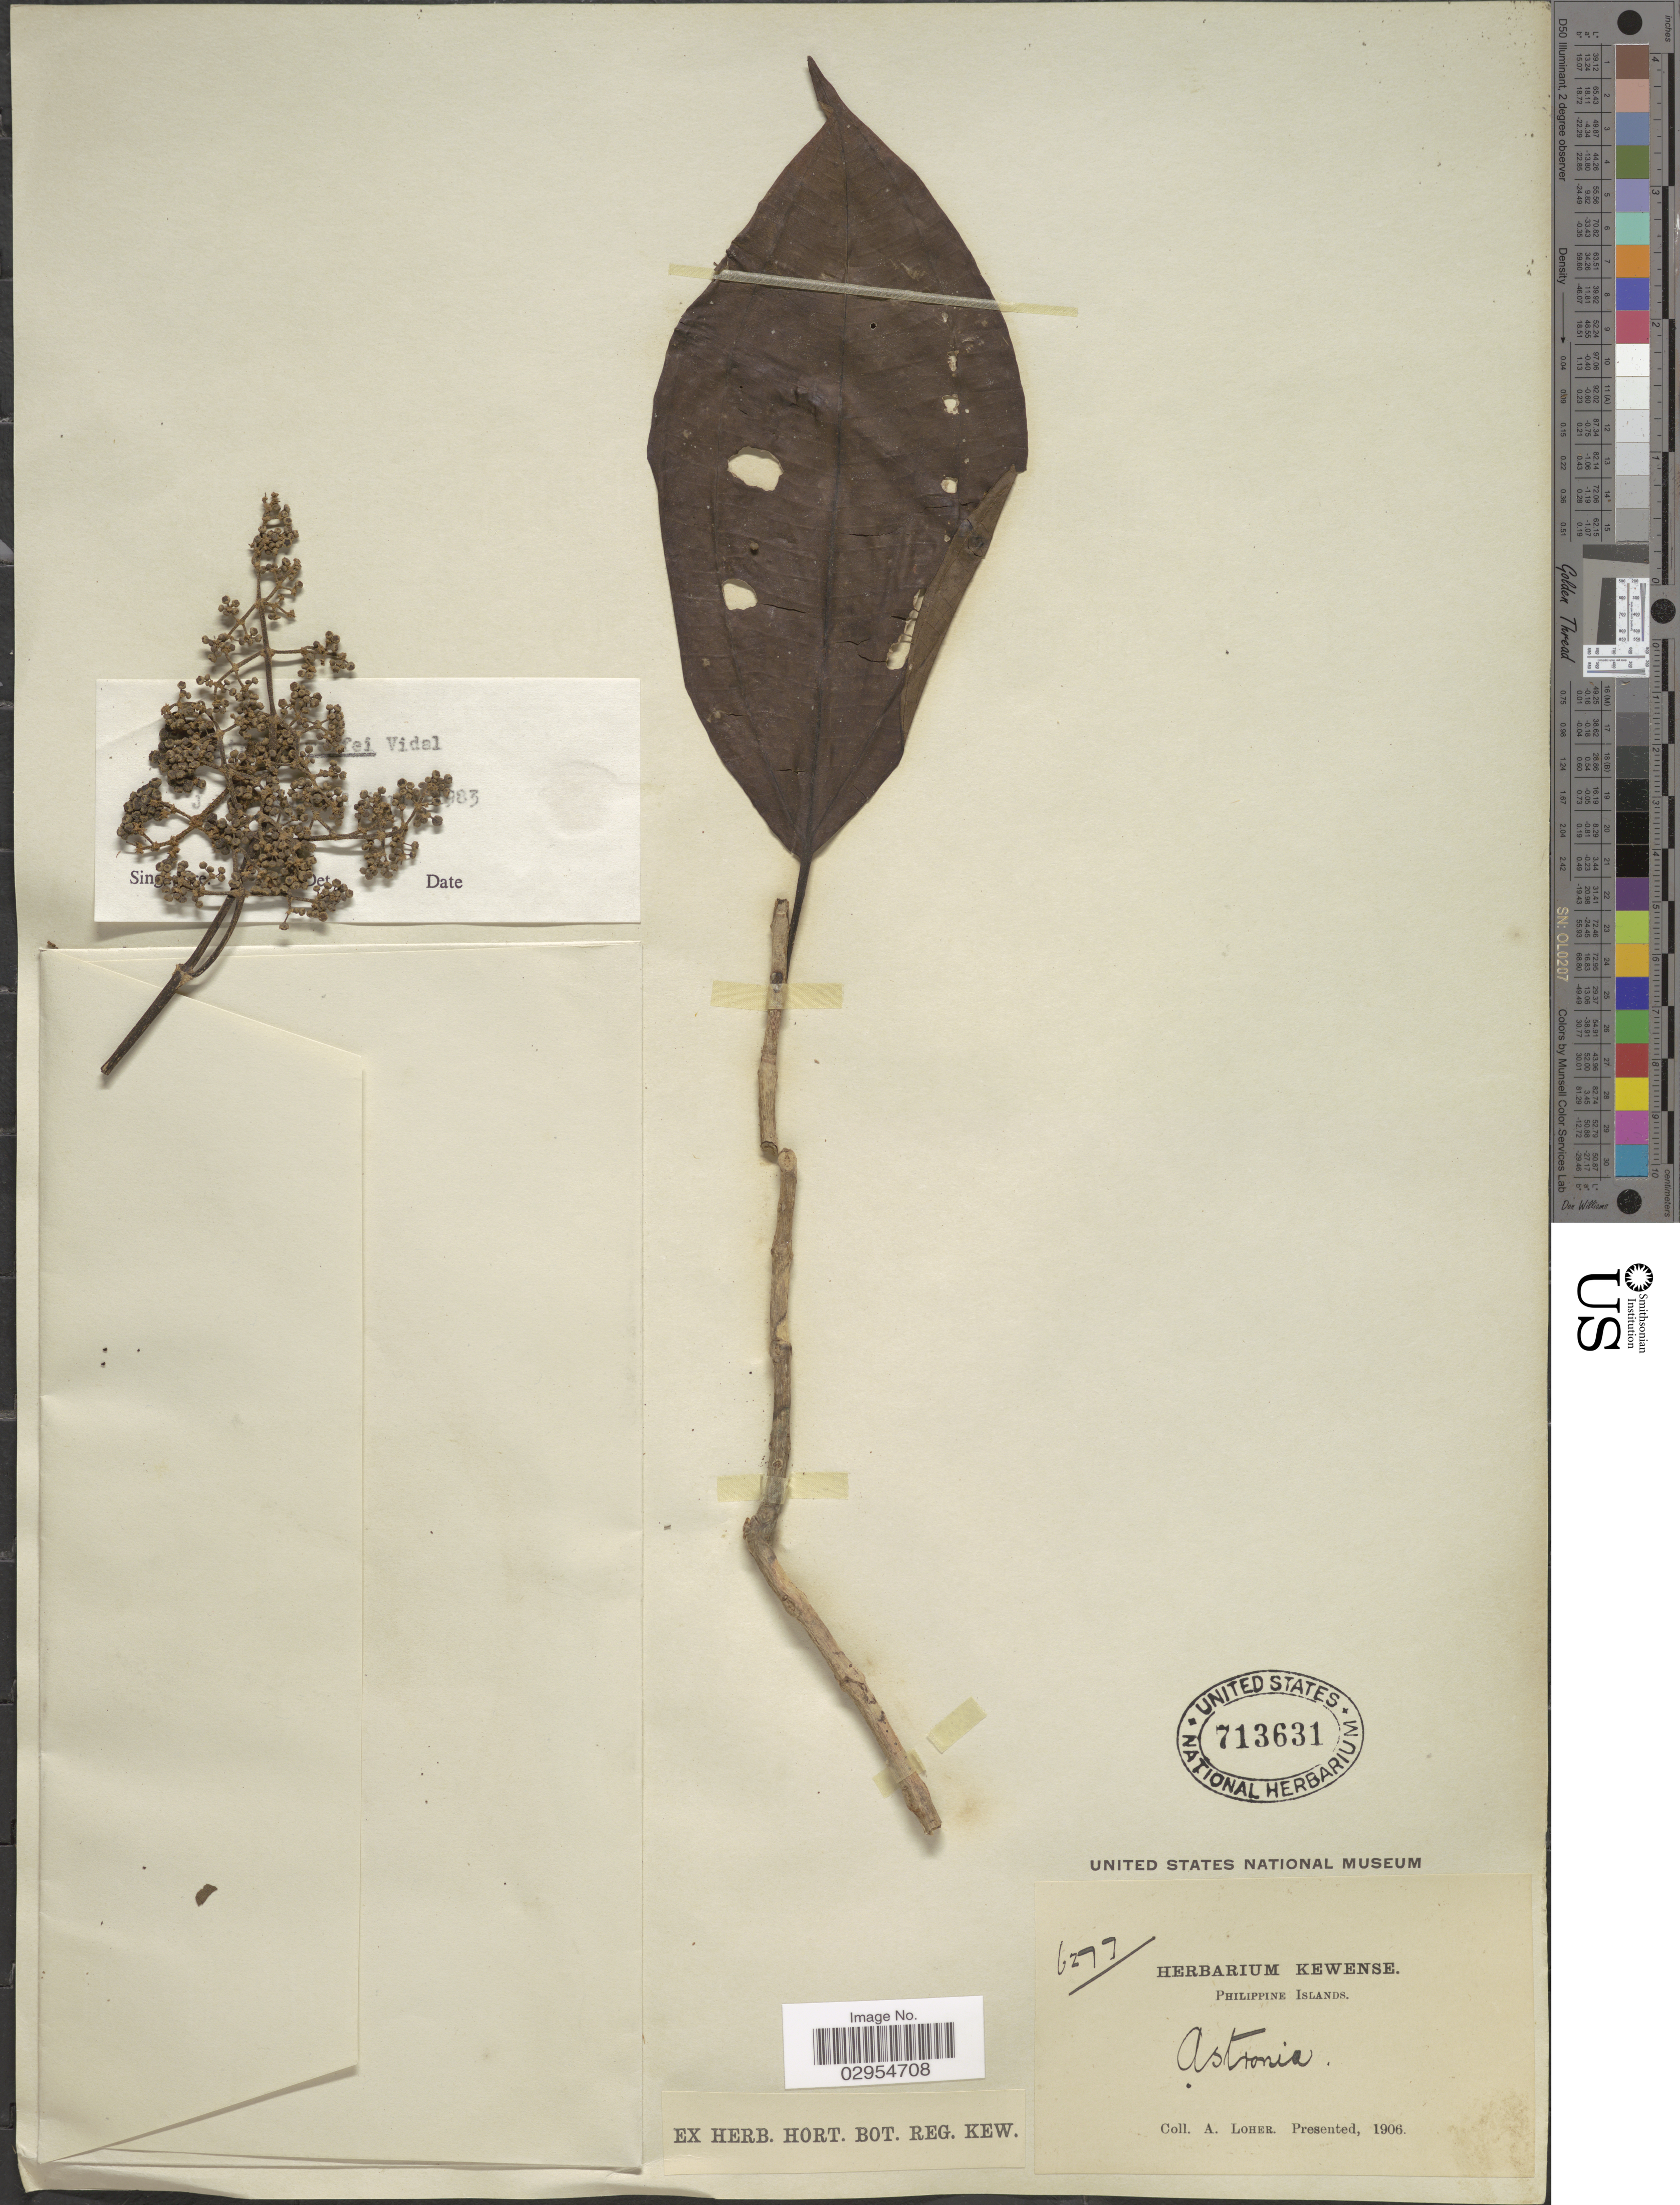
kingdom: Plantae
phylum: Tracheophyta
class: Magnoliopsida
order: Myrtales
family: Melastomataceae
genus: Astronia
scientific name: Astronia rolfei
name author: S. Vidal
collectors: A. Loher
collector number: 6277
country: Philippines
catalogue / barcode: US 713631